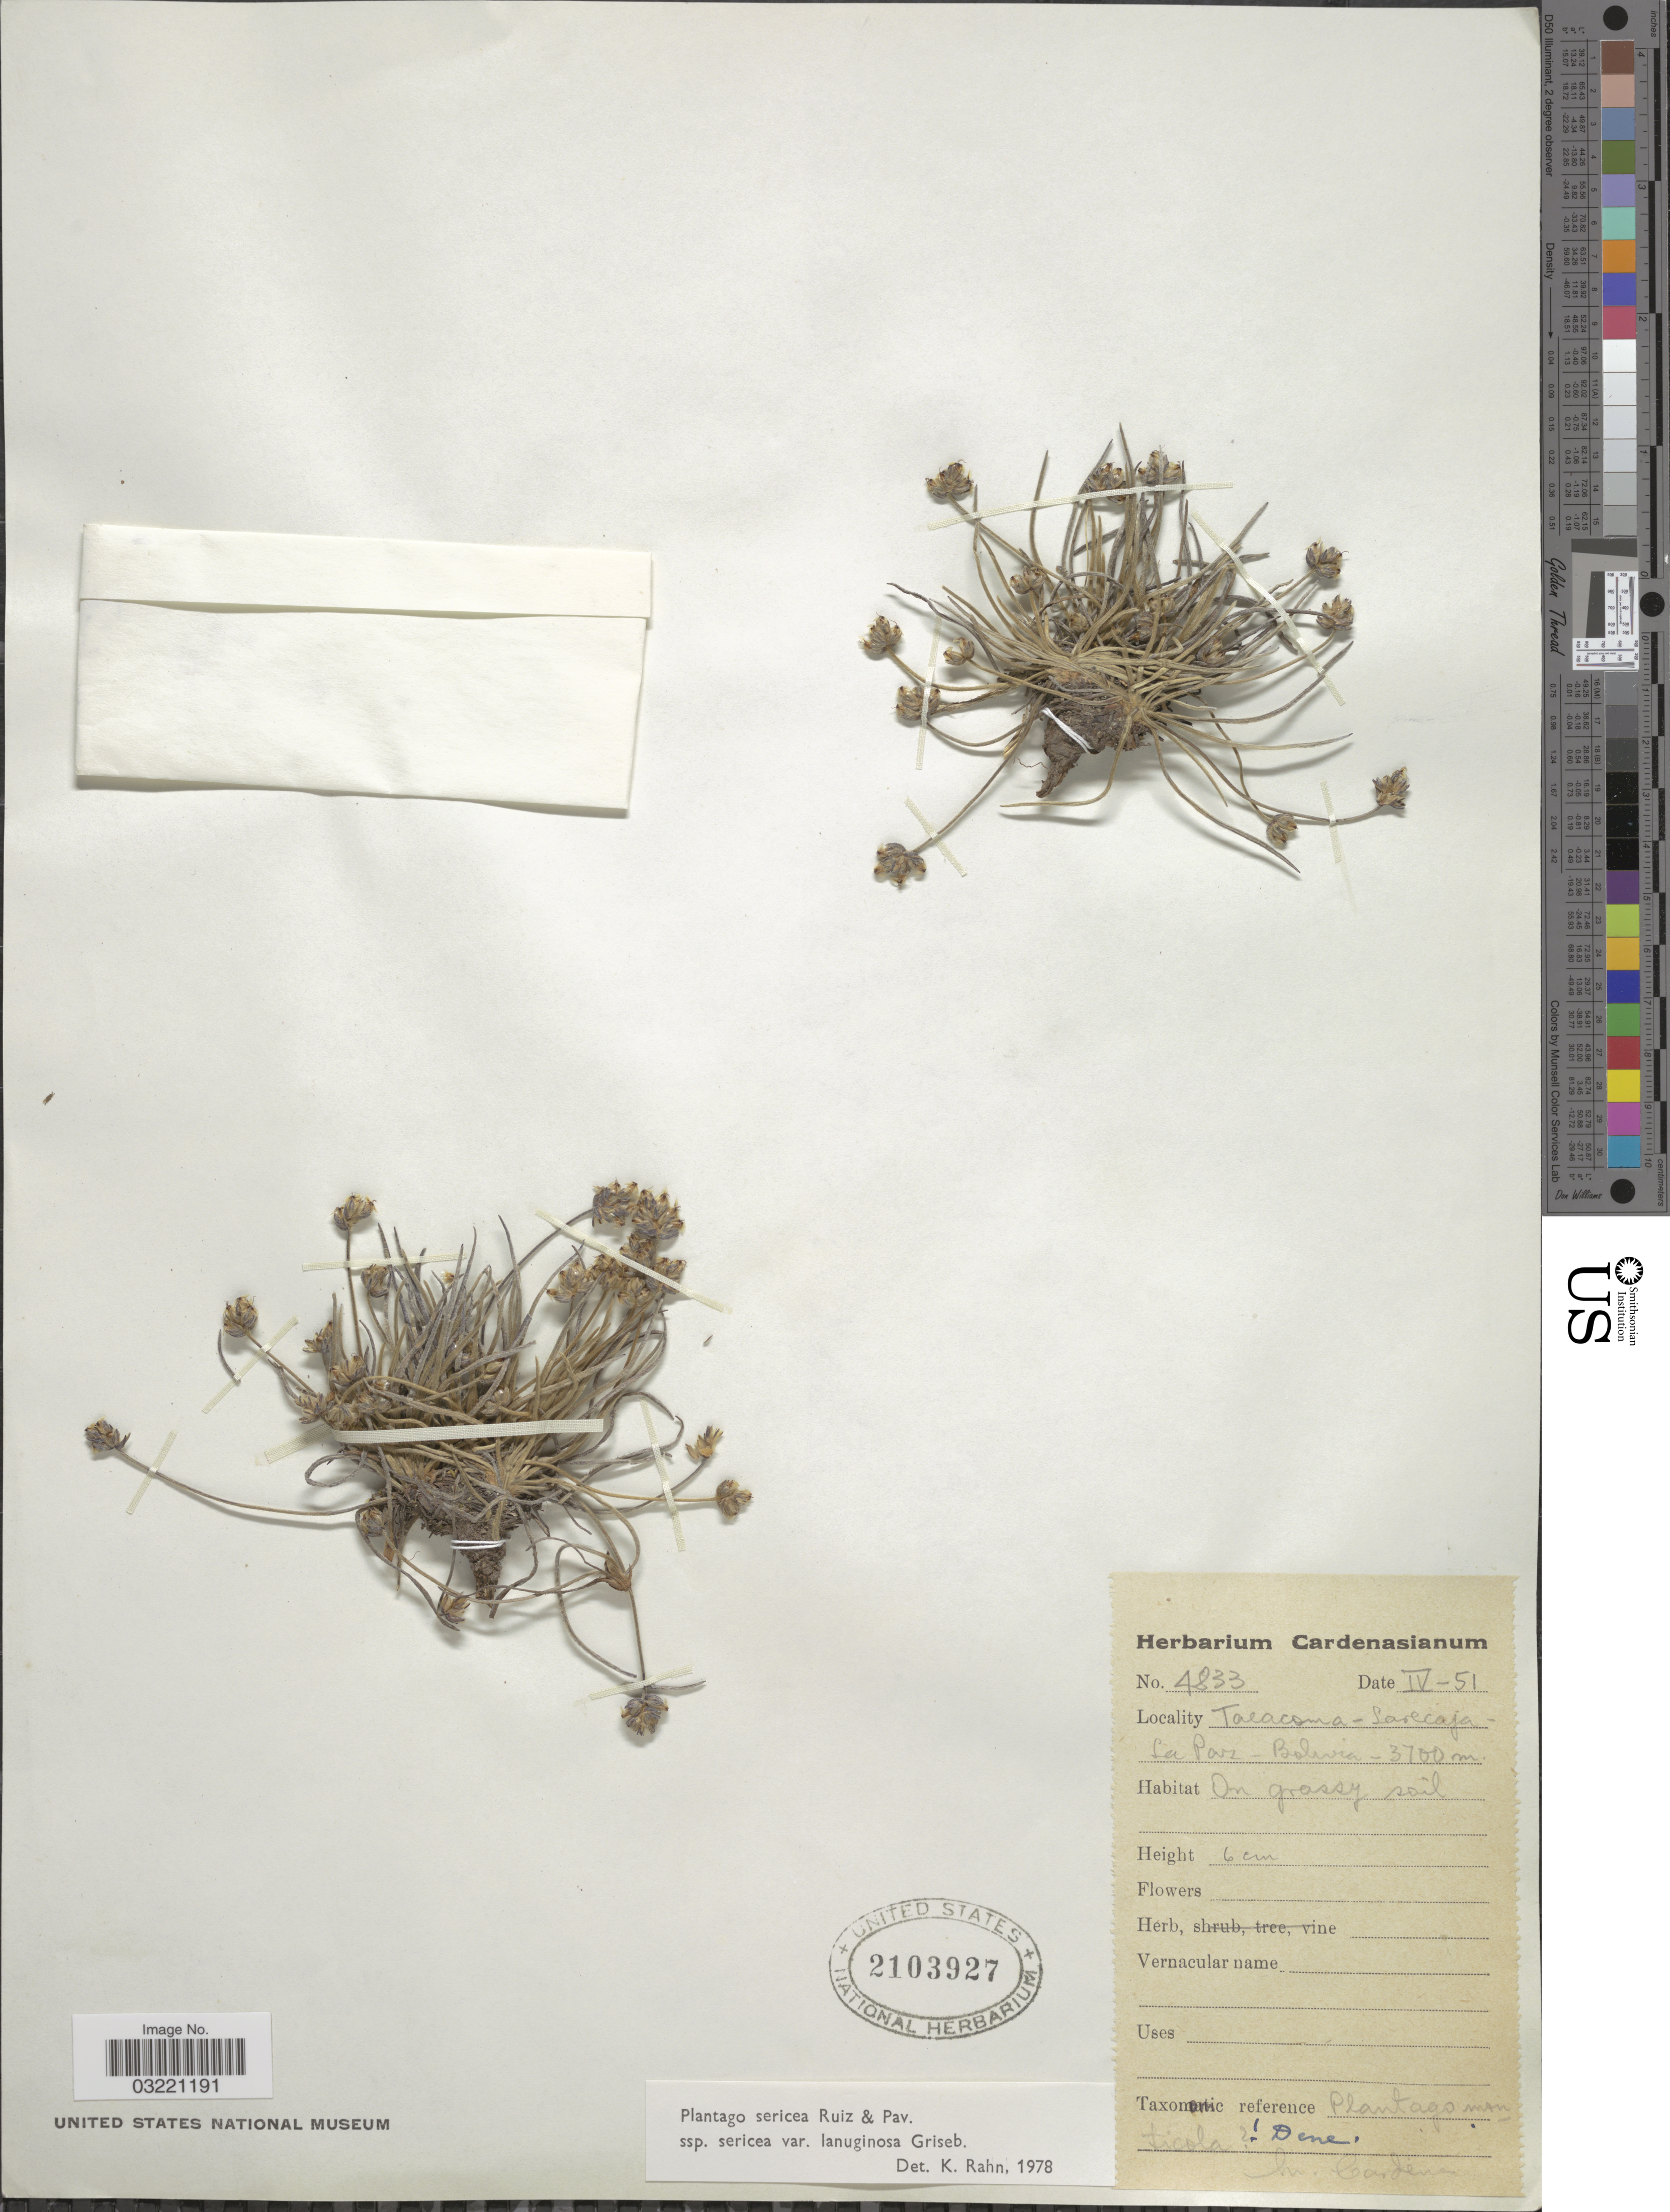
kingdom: Plantae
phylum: Tracheophyta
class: Magnoliopsida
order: Lamiales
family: Plantaginaceae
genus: Plantago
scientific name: Plantago sericea var. lanuginosa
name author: Griseb.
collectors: M. Cárdenas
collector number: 4833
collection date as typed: Transcribed d/m/y: /4/51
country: Bolivia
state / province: La Paz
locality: Tacacoma - Sarecaja.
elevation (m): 3700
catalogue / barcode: US 2103927